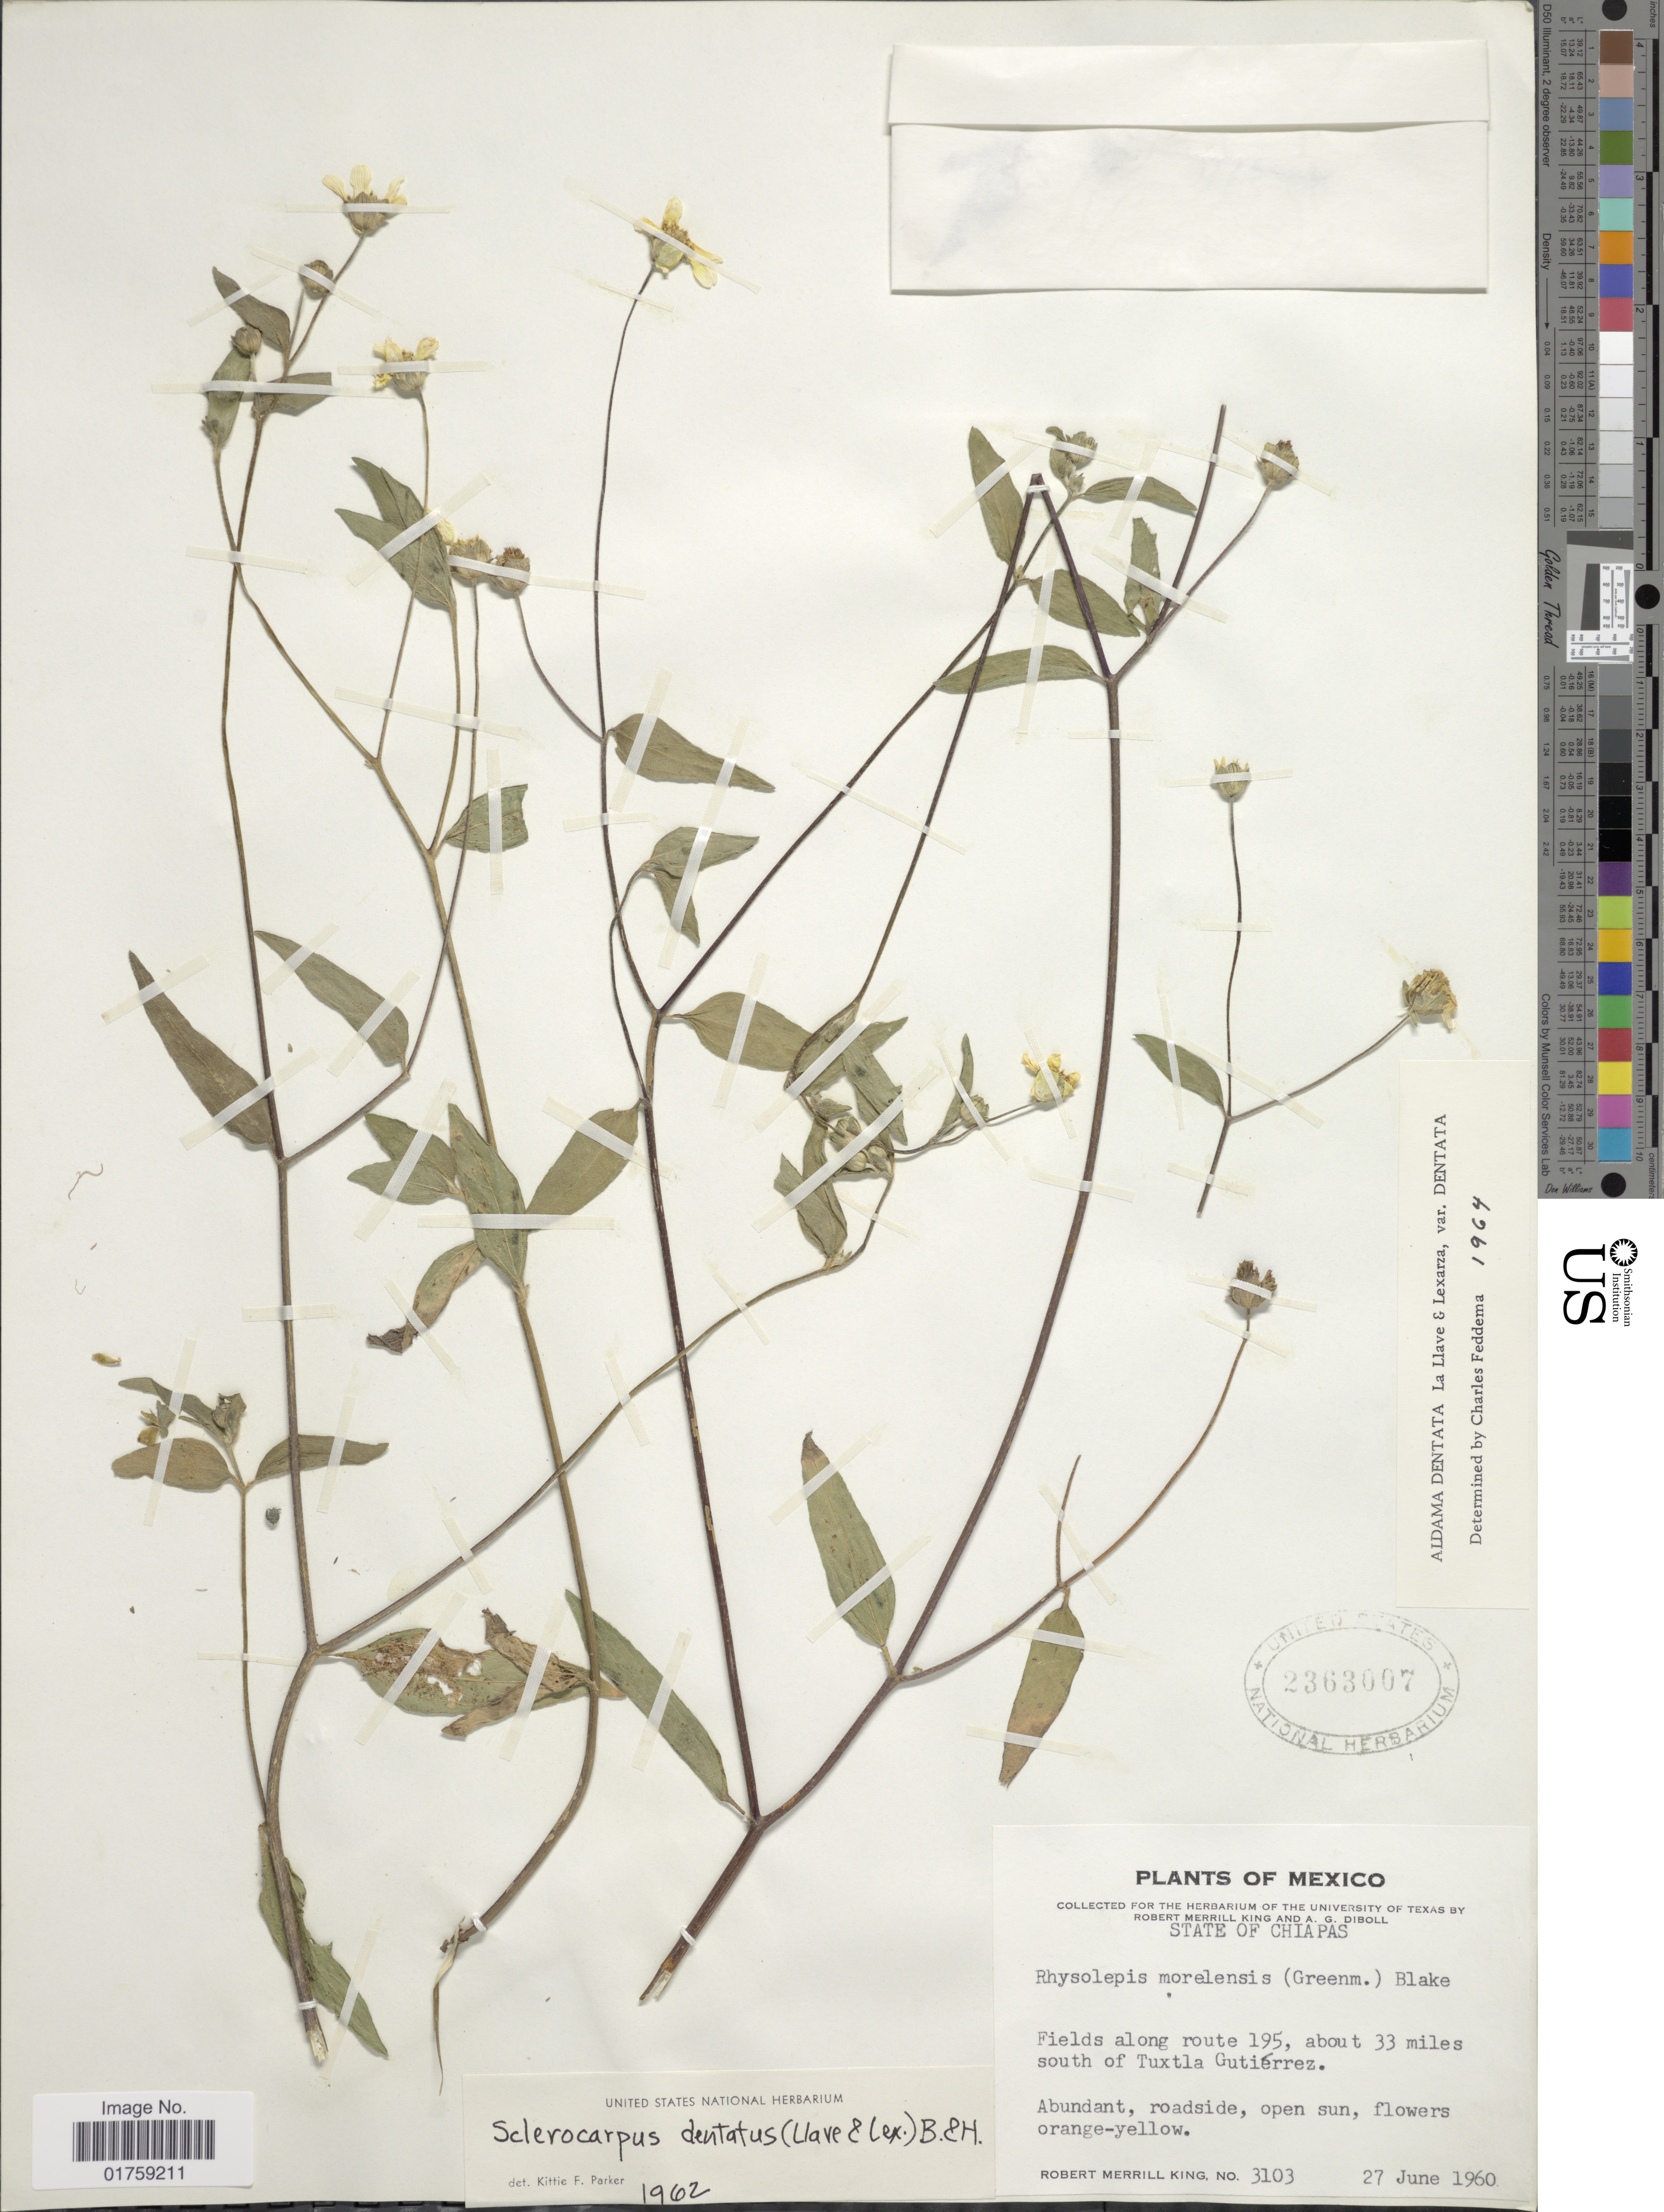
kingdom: Plantae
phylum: Tracheophyta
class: Magnoliopsida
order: Asterales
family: Asteraceae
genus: Sclerocarpus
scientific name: Sclerocarpus dentatus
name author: (La Llave) Benth. & Hook. f. ex Hemsl.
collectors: R. M. King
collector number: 3103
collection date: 1960-06-27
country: Mexico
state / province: Chiapas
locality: Mexico. State of Chiapas,. Fields along route 195, about 33 miles south of Tuxtla Gutierrez.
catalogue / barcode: US 2363007